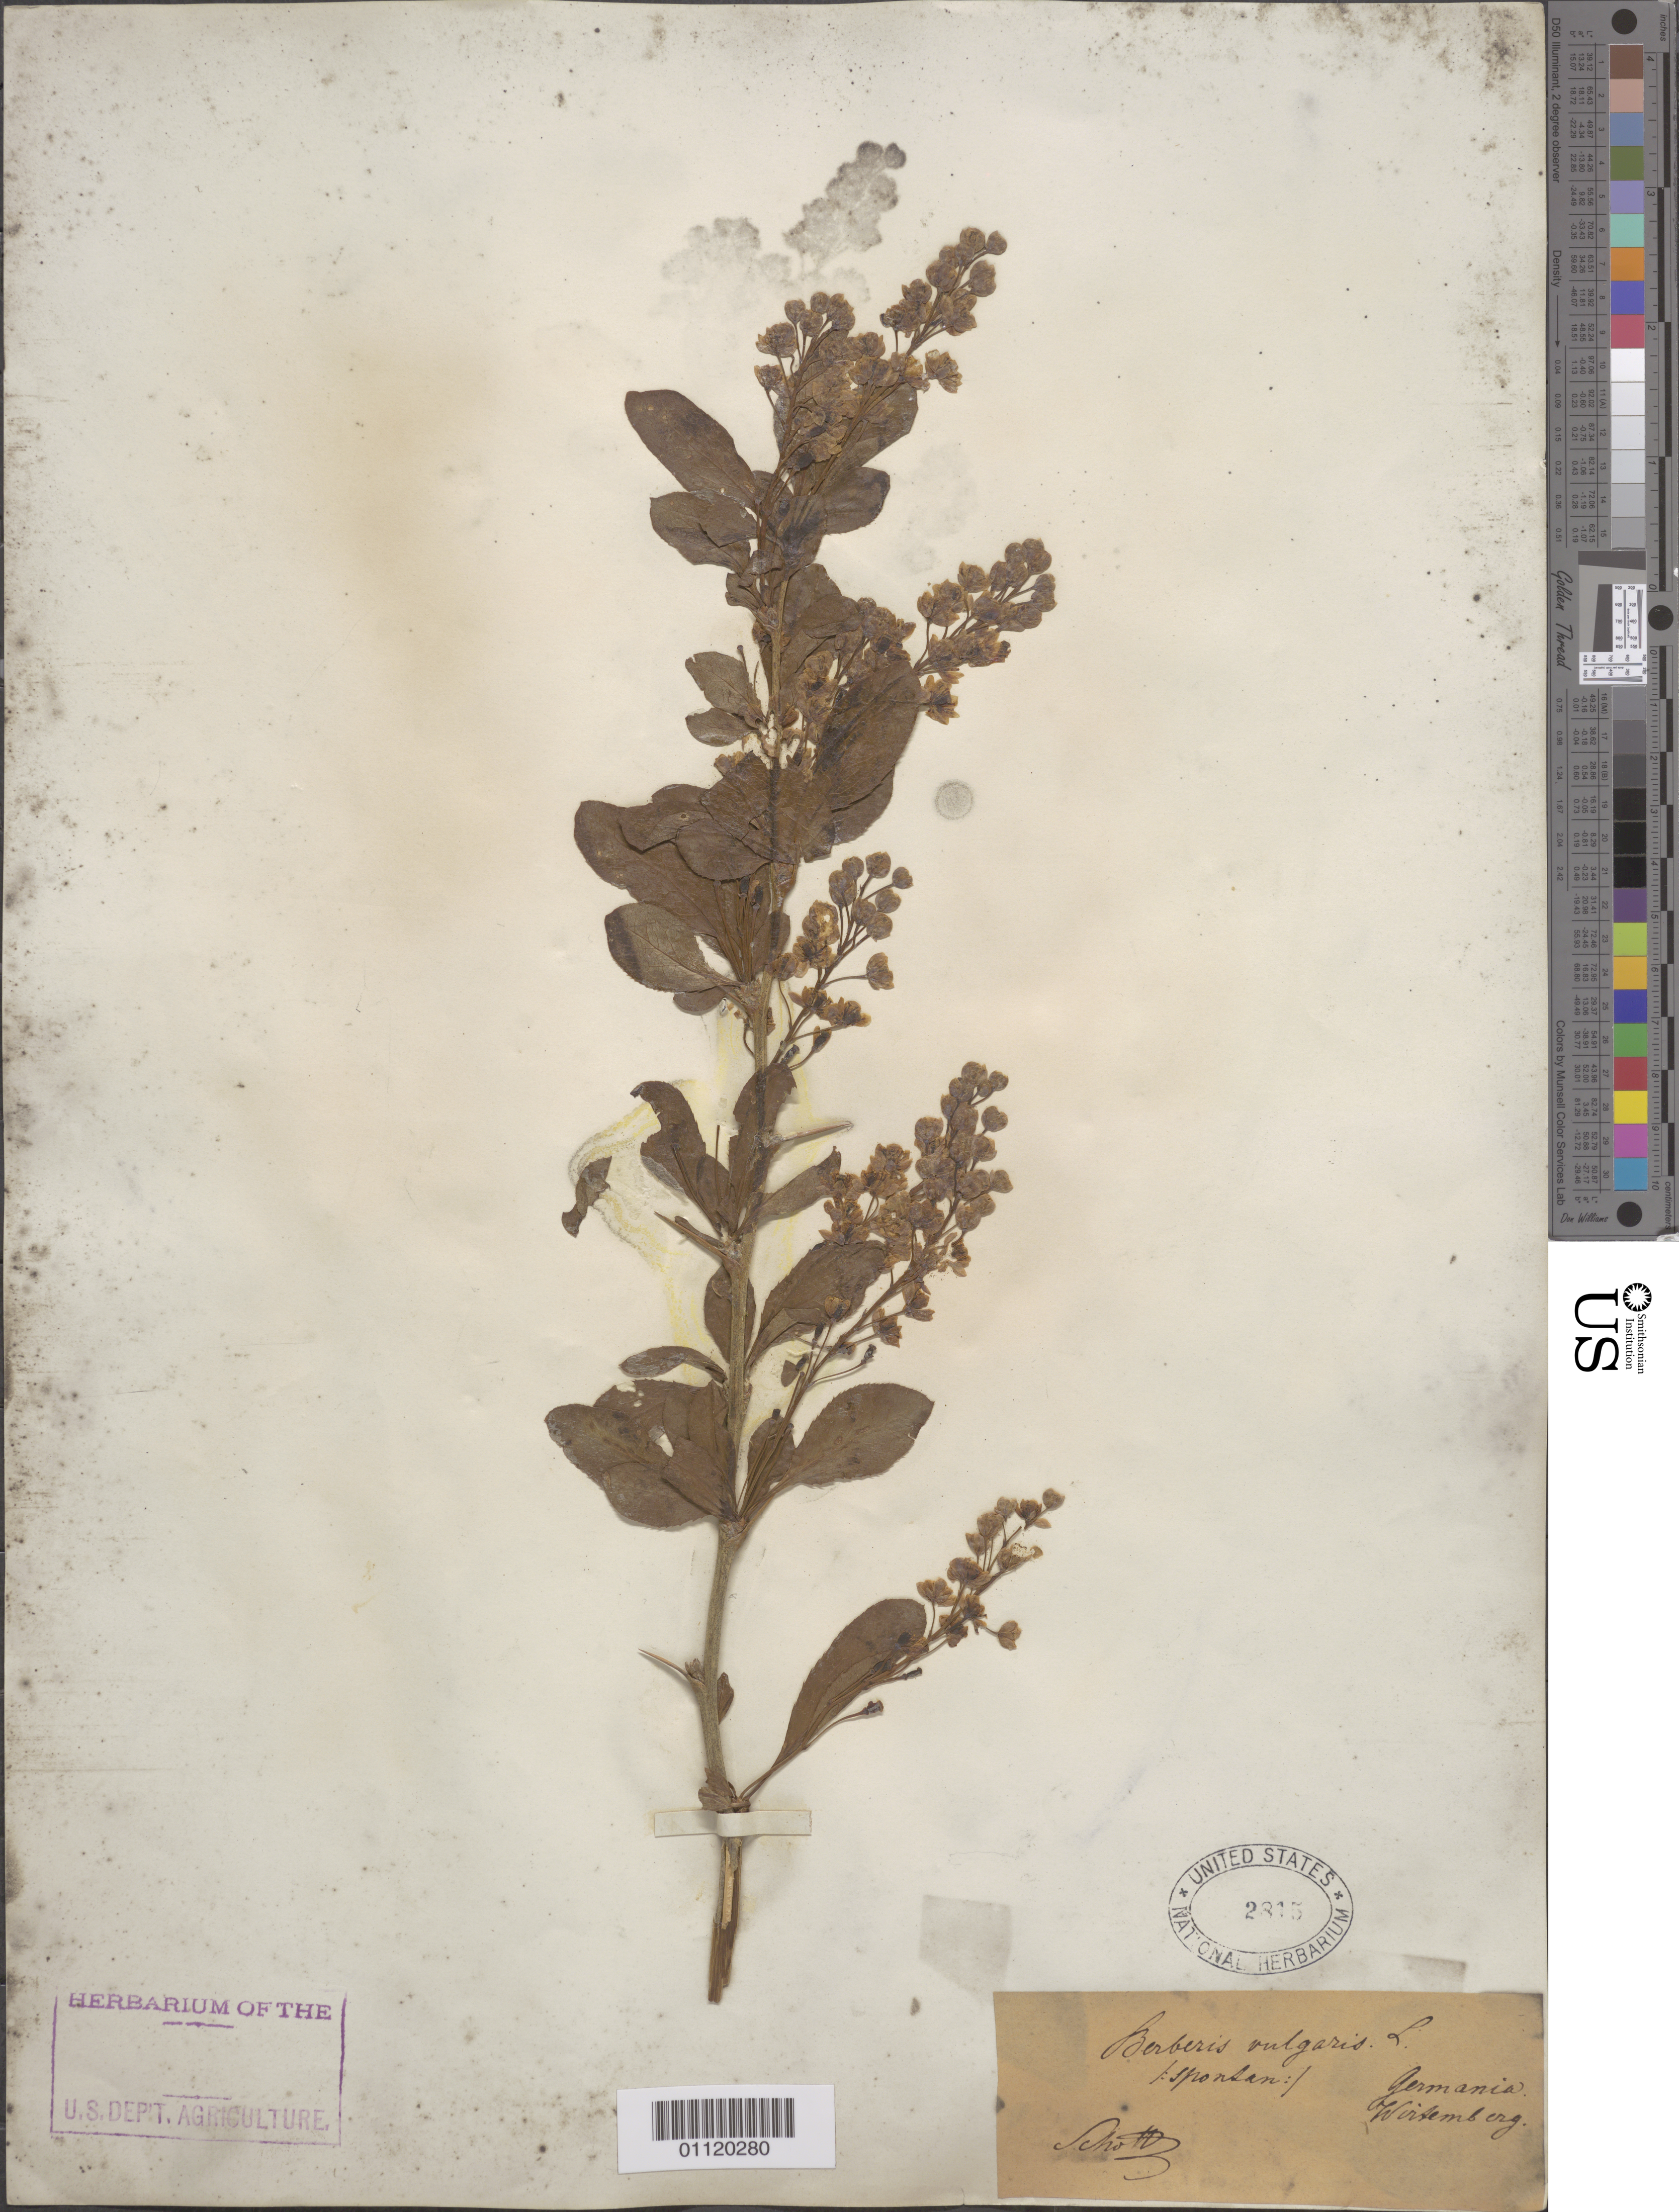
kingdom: Plantae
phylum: Tracheophyta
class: Magnoliopsida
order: Ranunculales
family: Berberidaceae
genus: Berberis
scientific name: Berberis vulgaris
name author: L.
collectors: Schott, --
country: Germany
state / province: Baden-Württemberg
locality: Collected in Wirtemberg, an old spelling of Wurtemberg, which is now called Baden-Württemberg.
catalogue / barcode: US 2815